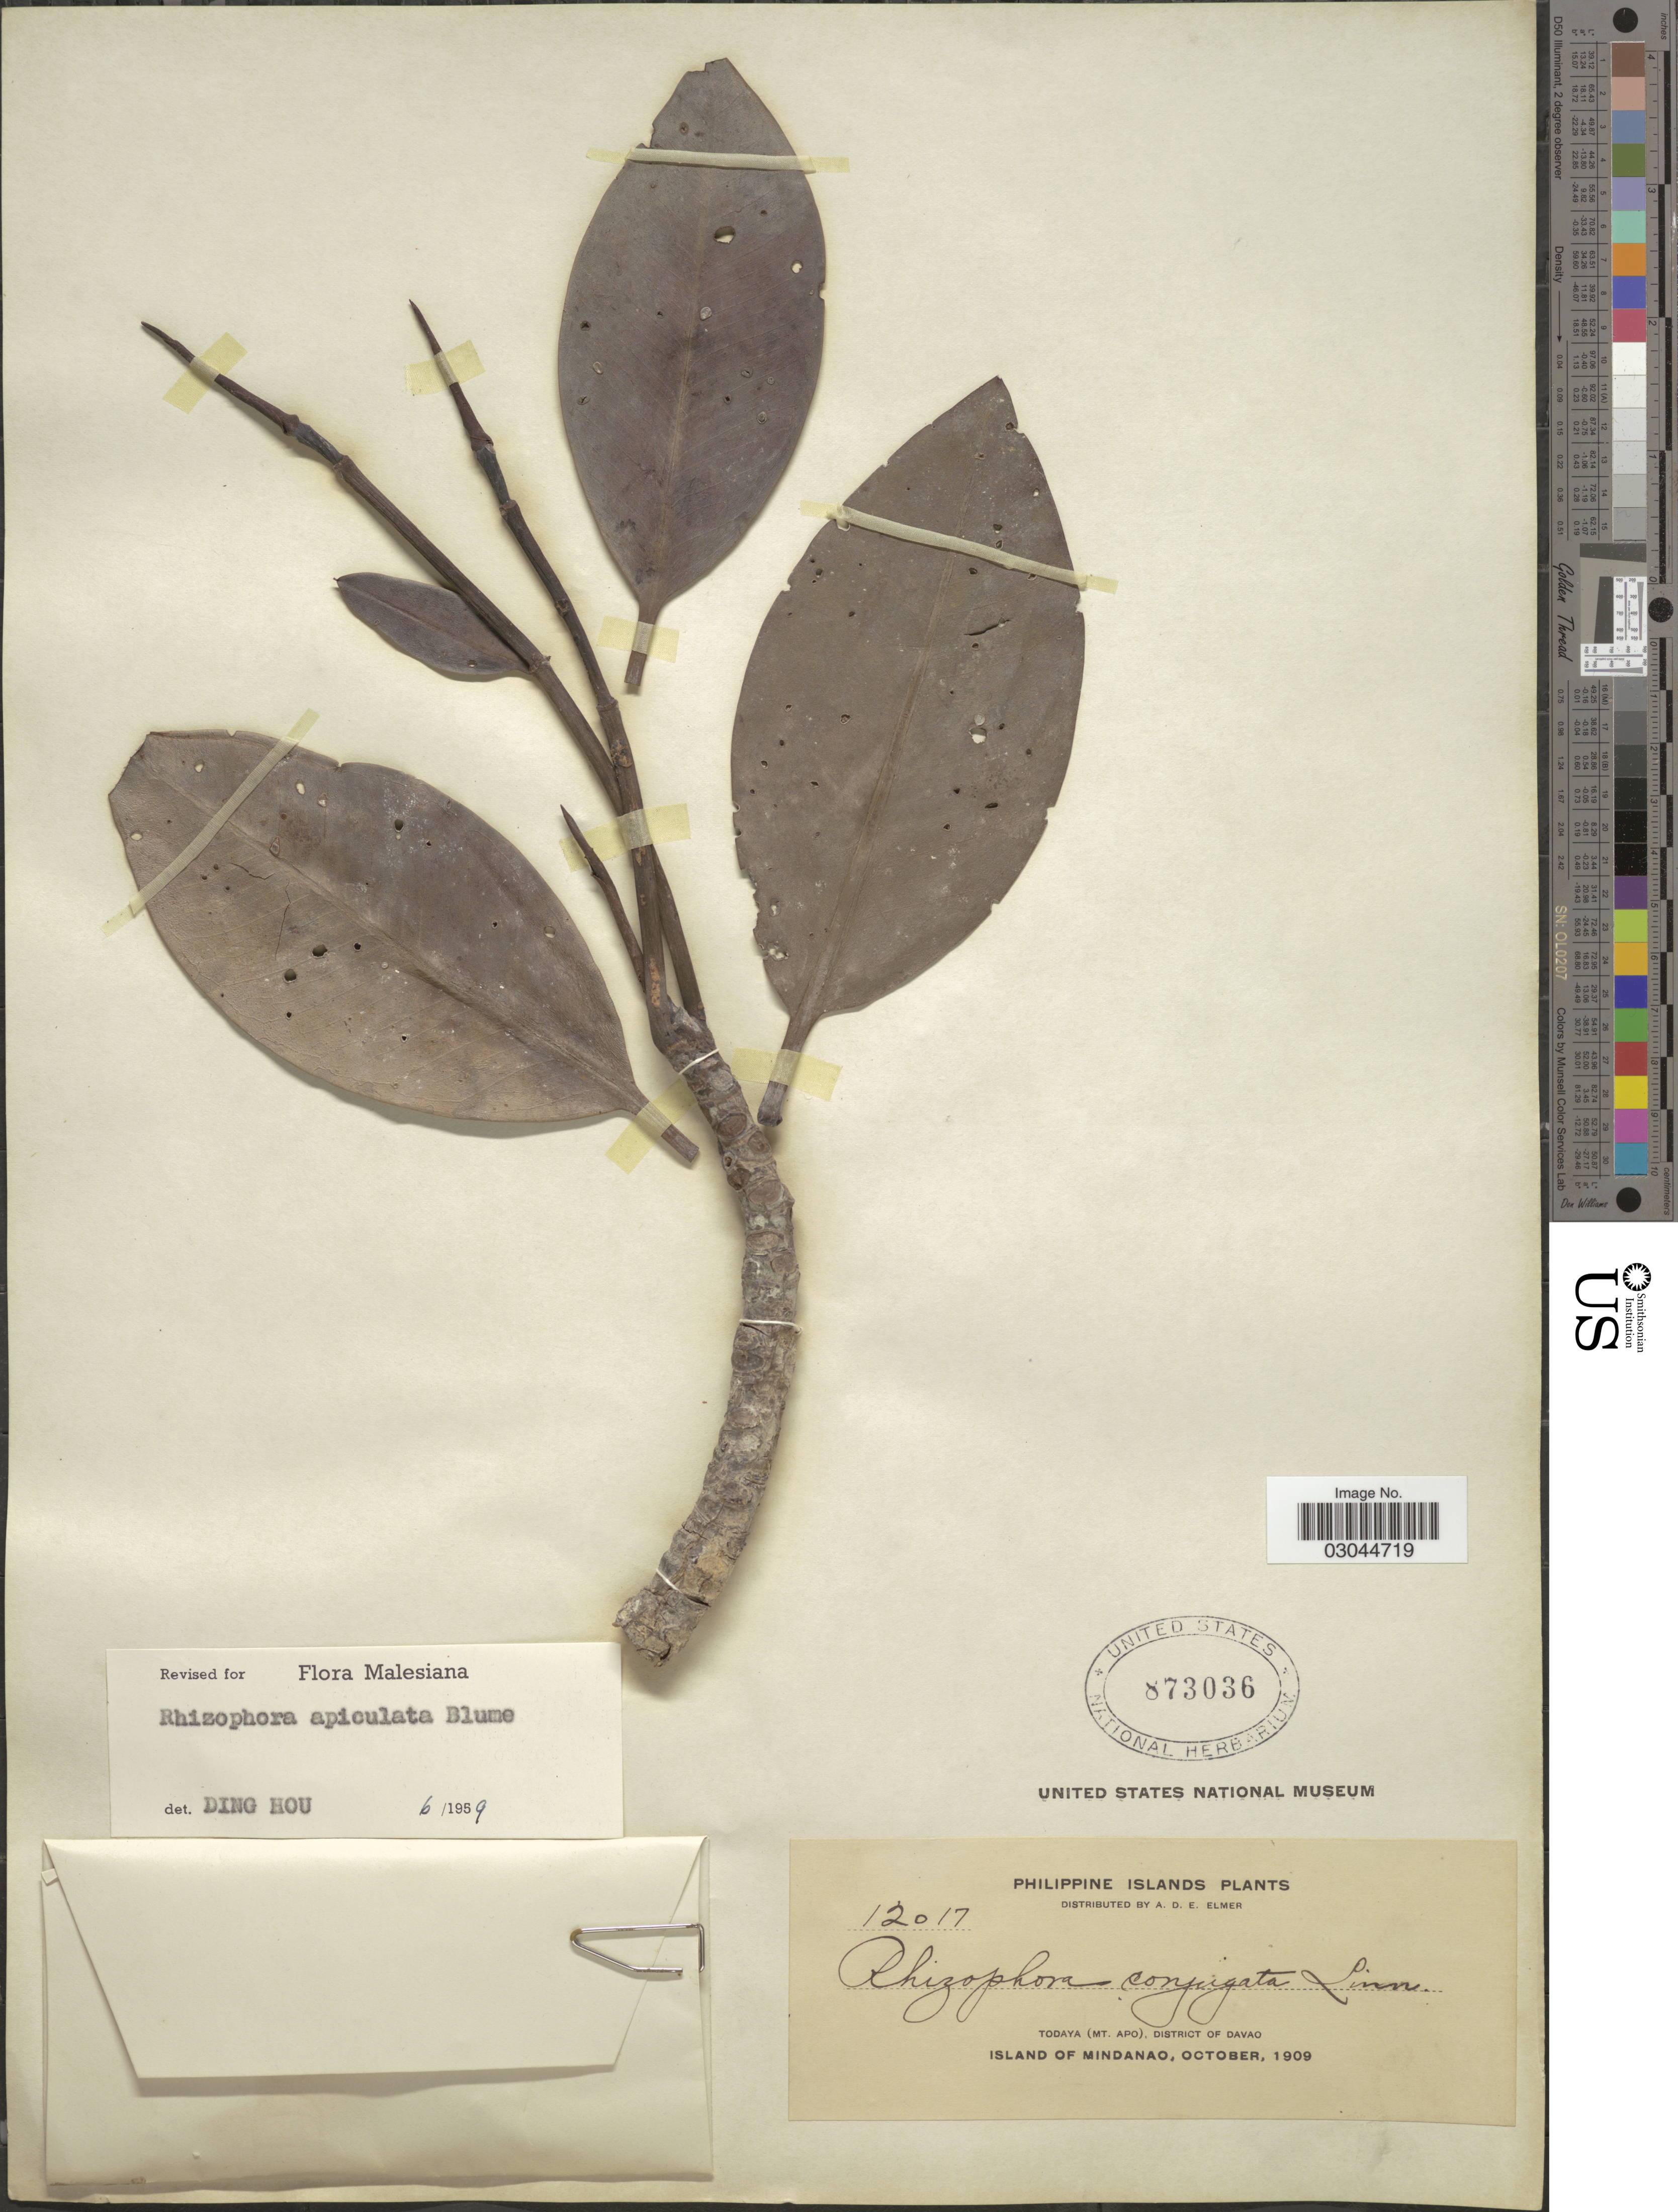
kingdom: Plantae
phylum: Tracheophyta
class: Magnoliopsida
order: Malpighiales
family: Rhizophoraceae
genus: Rhizophora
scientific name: Rhizophora apiculata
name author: Blume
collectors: A. D. E. Elmer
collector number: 12017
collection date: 1909-10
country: Philippines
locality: Philippine Islands. Todaya (Mt. Apo), District of Davao. Island of Mindanao.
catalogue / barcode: US 873036